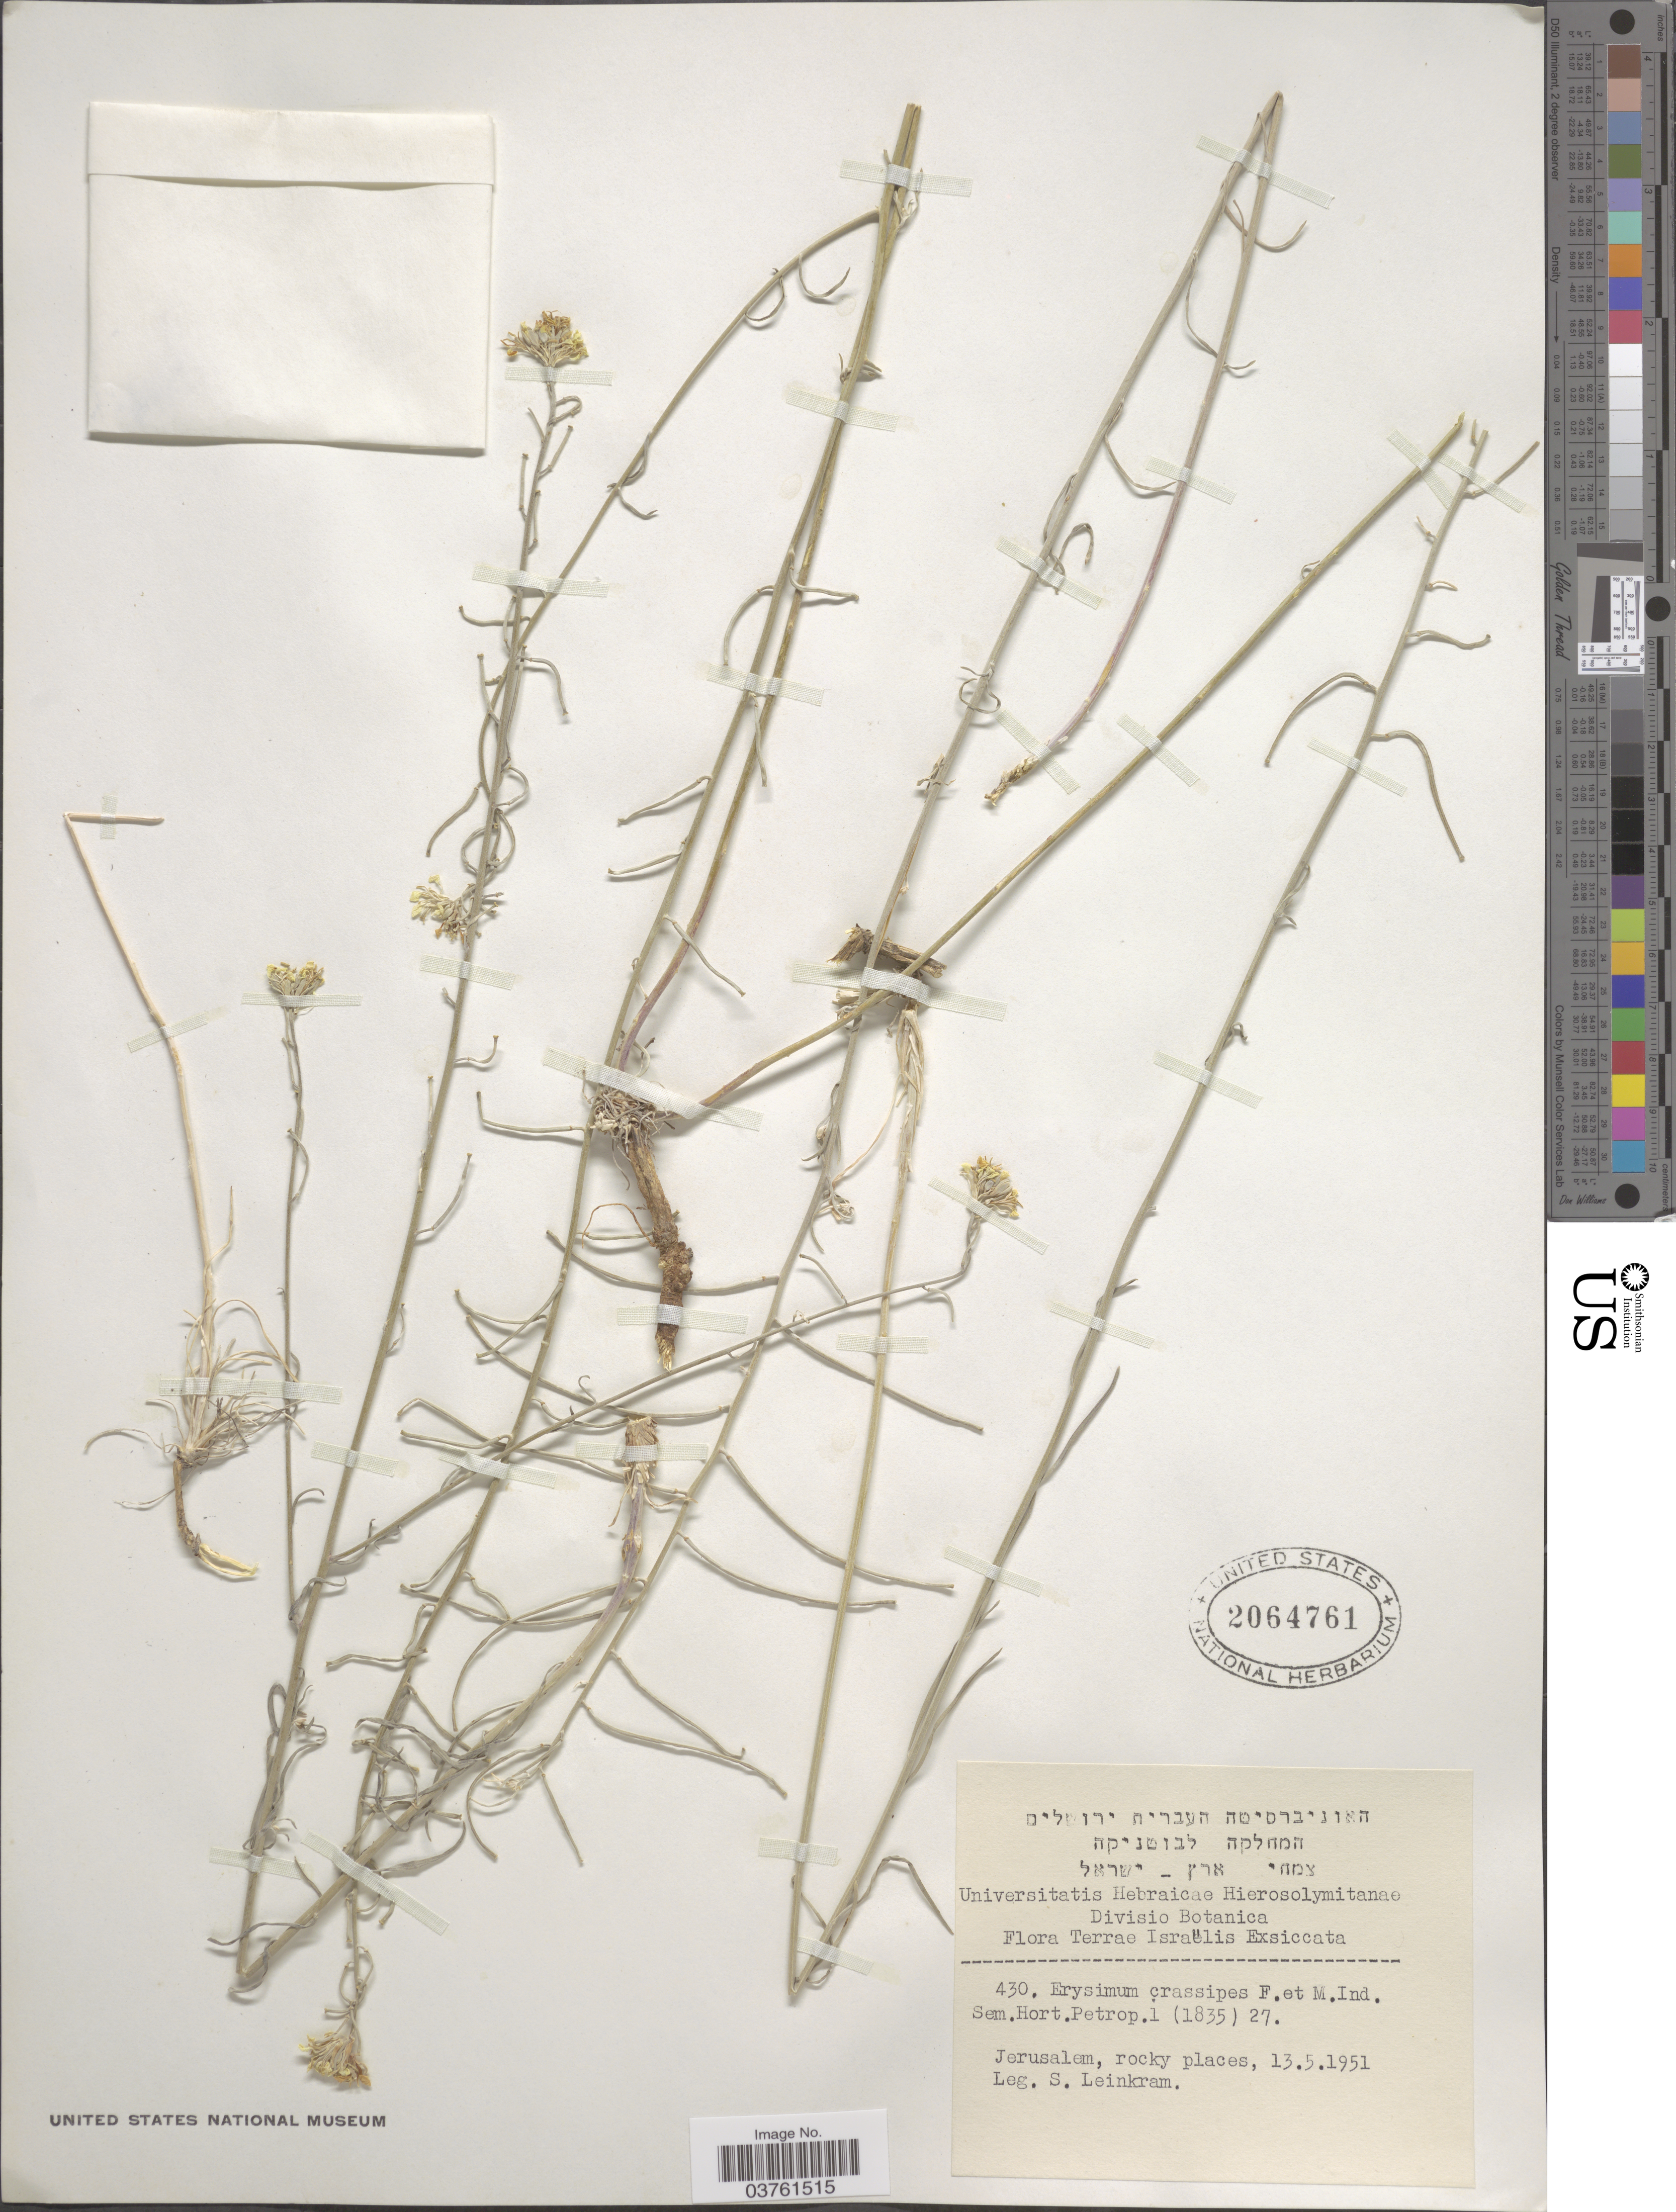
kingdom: Plantae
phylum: Tracheophyta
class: Magnoliopsida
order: Brassicales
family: Brassicaceae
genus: Erysimum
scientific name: Erysimum crassipes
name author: Fisch. & C.A. Mey.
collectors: Leinkram, S.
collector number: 430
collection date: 1951-05-13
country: Israel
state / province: Jerusalem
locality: Terrae Israëlis. Jerusalem, rocky places.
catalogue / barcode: US 2064761